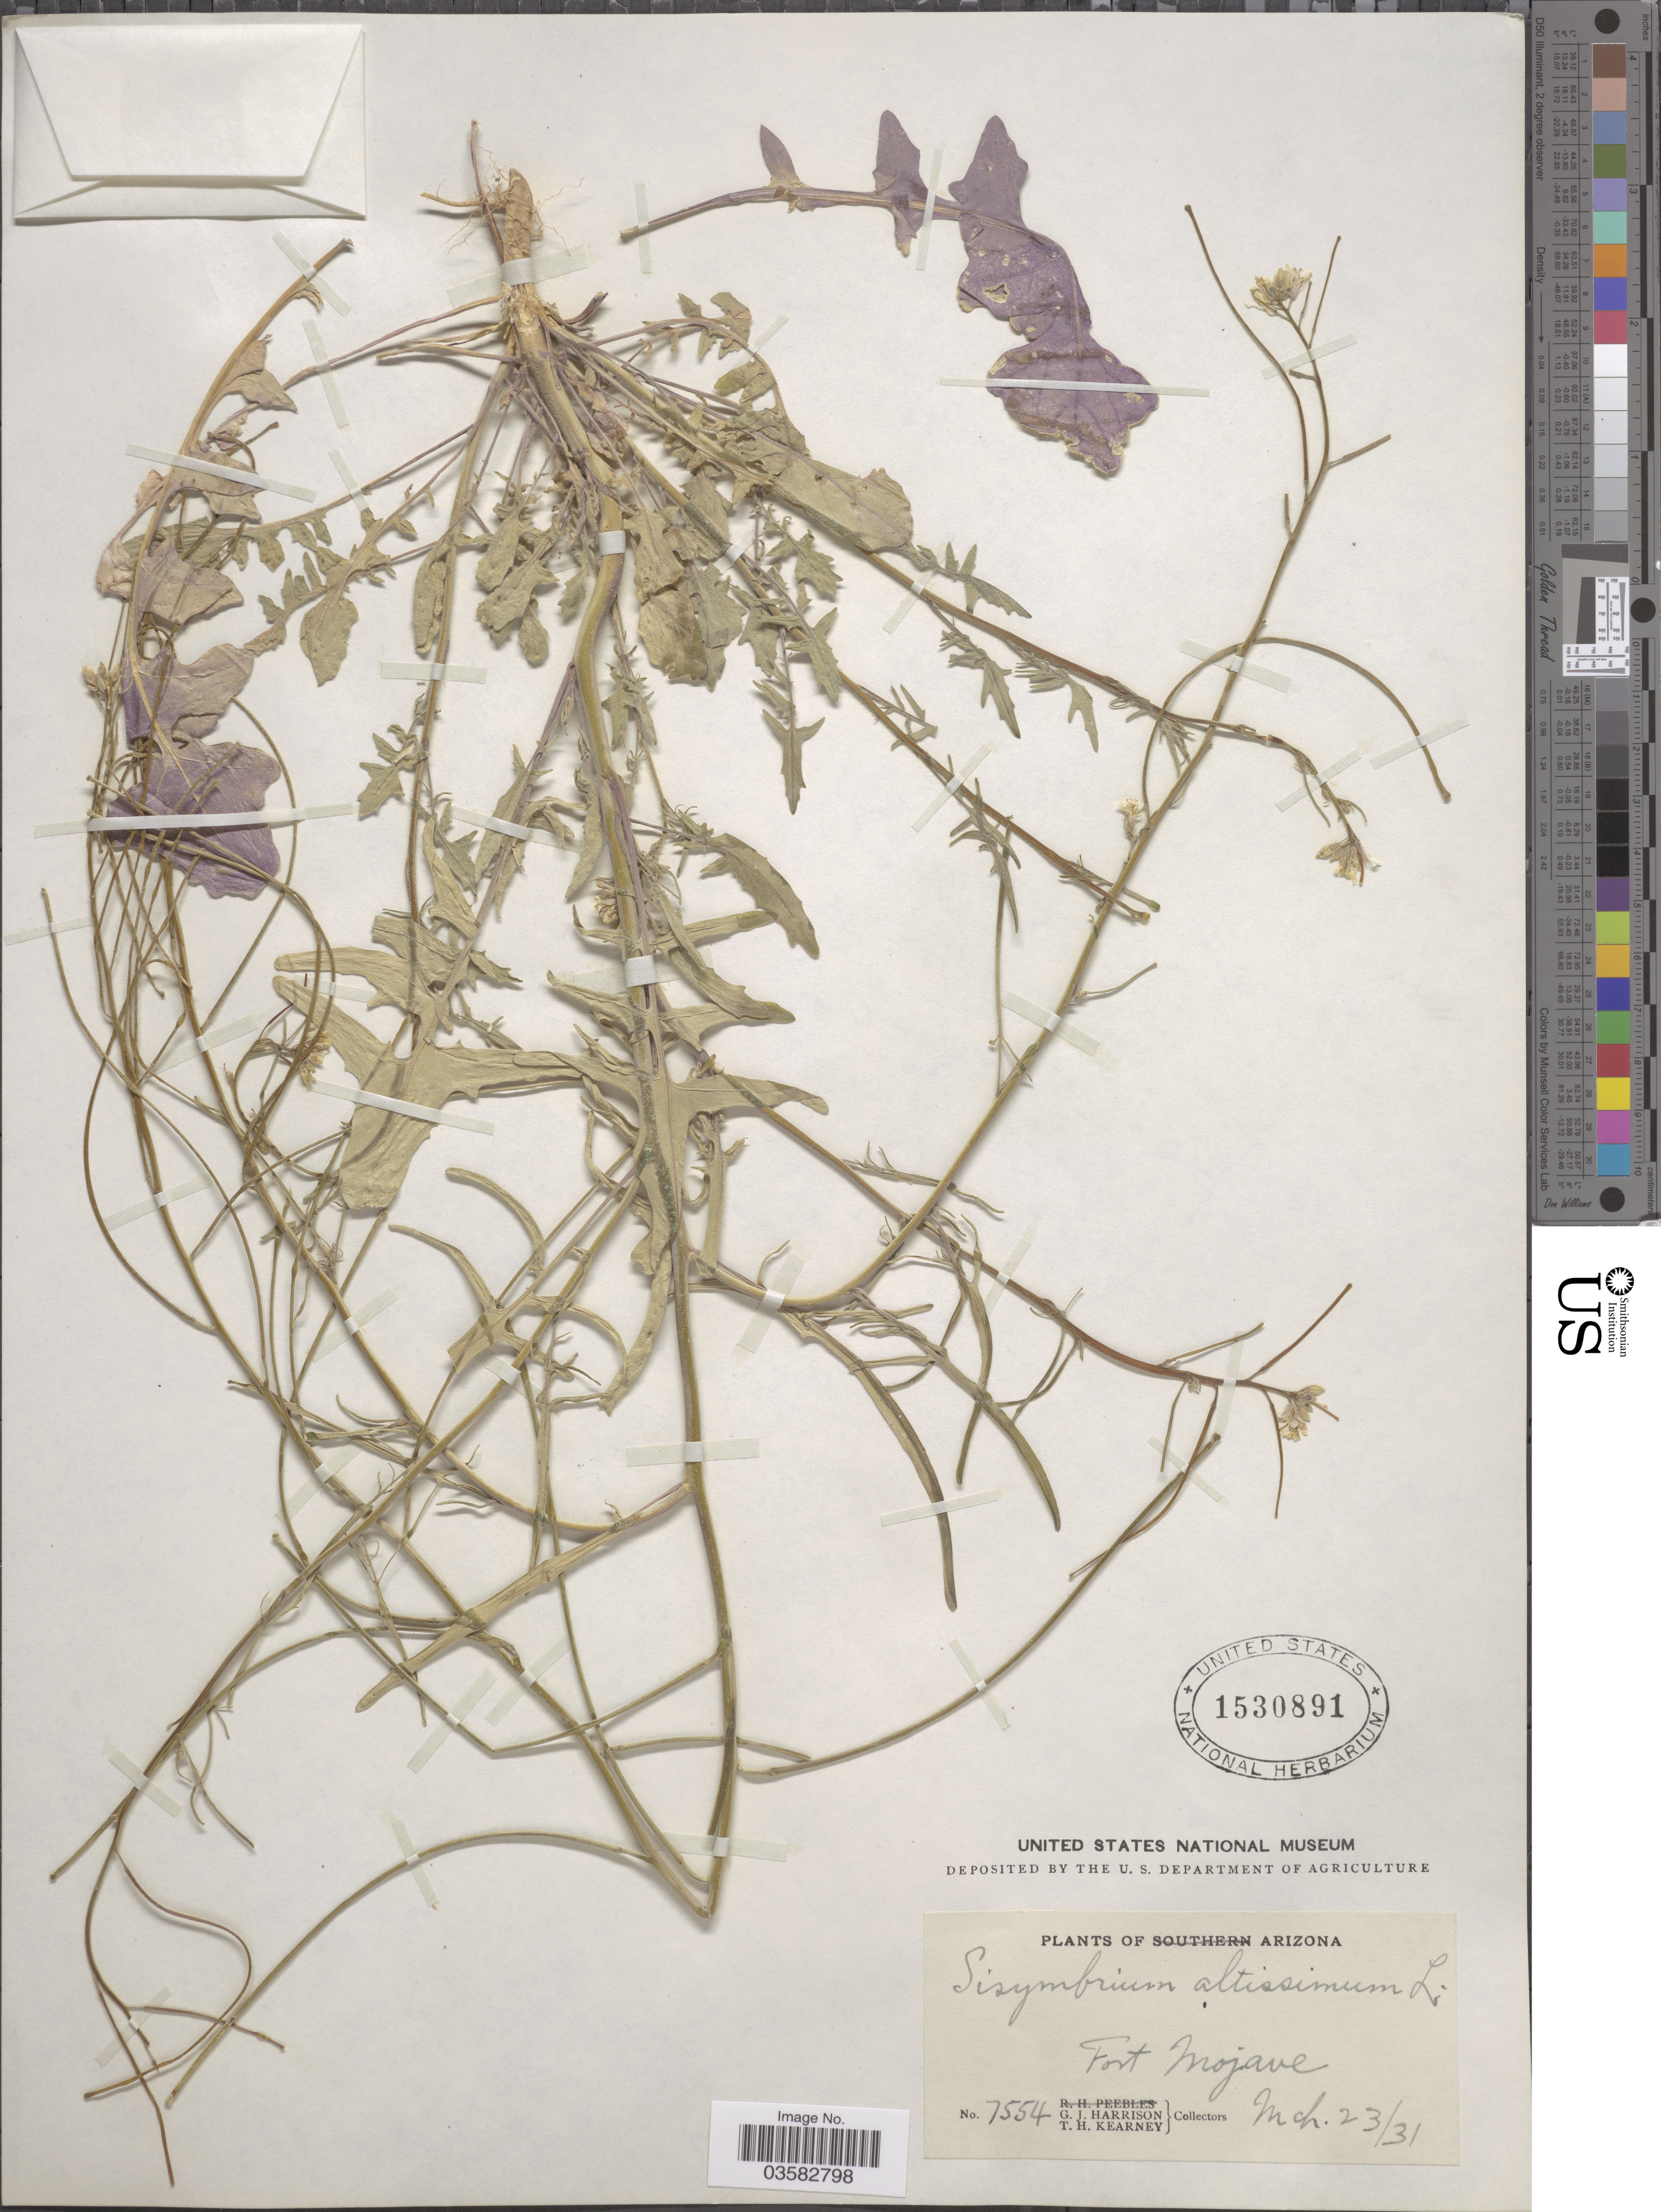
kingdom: Plantae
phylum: Tracheophyta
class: Magnoliopsida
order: Brassicales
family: Brassicaceae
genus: Sisymbrium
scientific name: Sisymbrium altissimum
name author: L.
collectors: G. J. Harrison & T. H. Kearney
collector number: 7554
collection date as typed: Transcribed d/m/y: 23/3/31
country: United States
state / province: Arizona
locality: Fort Mojave.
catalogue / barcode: US 1530891